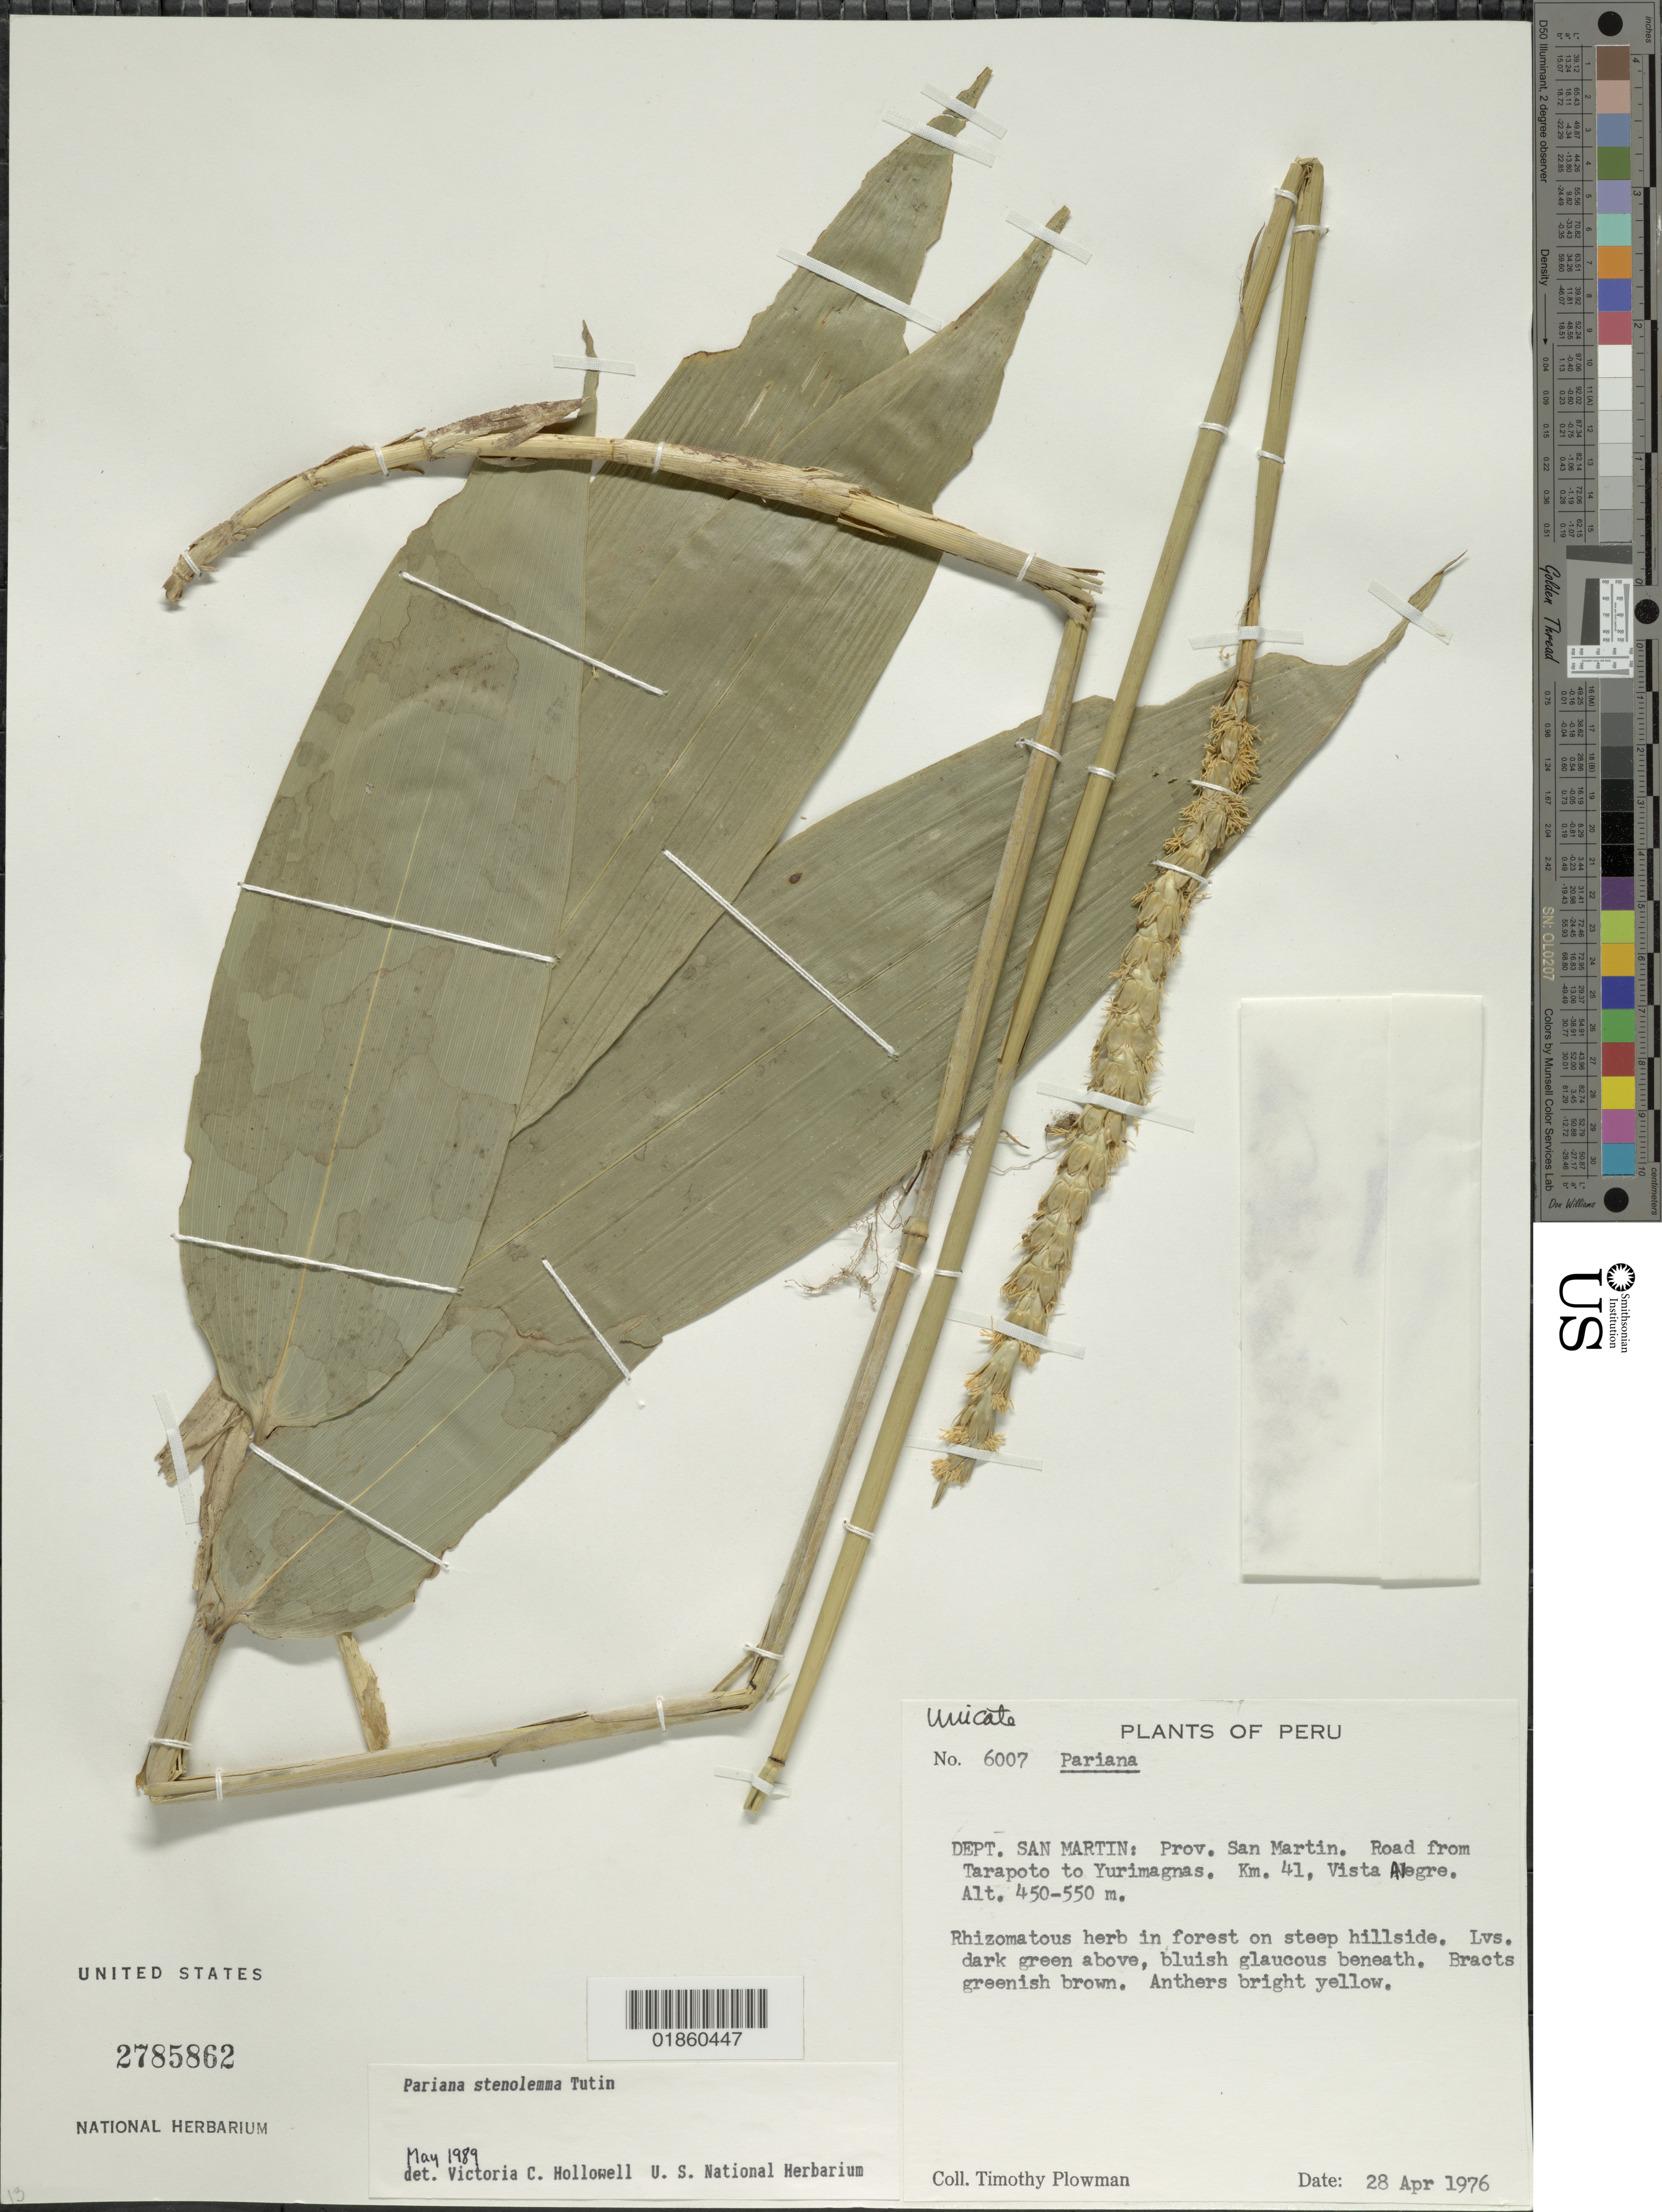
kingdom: Plantae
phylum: Tracheophyta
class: Liliopsida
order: Poales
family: Poaceae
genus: Pariana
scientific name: Pariana stenolemma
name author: Tutin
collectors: T. Plowman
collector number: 6007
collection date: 1976-04-28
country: Peru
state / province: San Martín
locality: Road from Tarapoto to Yurimagnas. Km 41, Vista Negre.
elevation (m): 450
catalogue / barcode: US 2785862